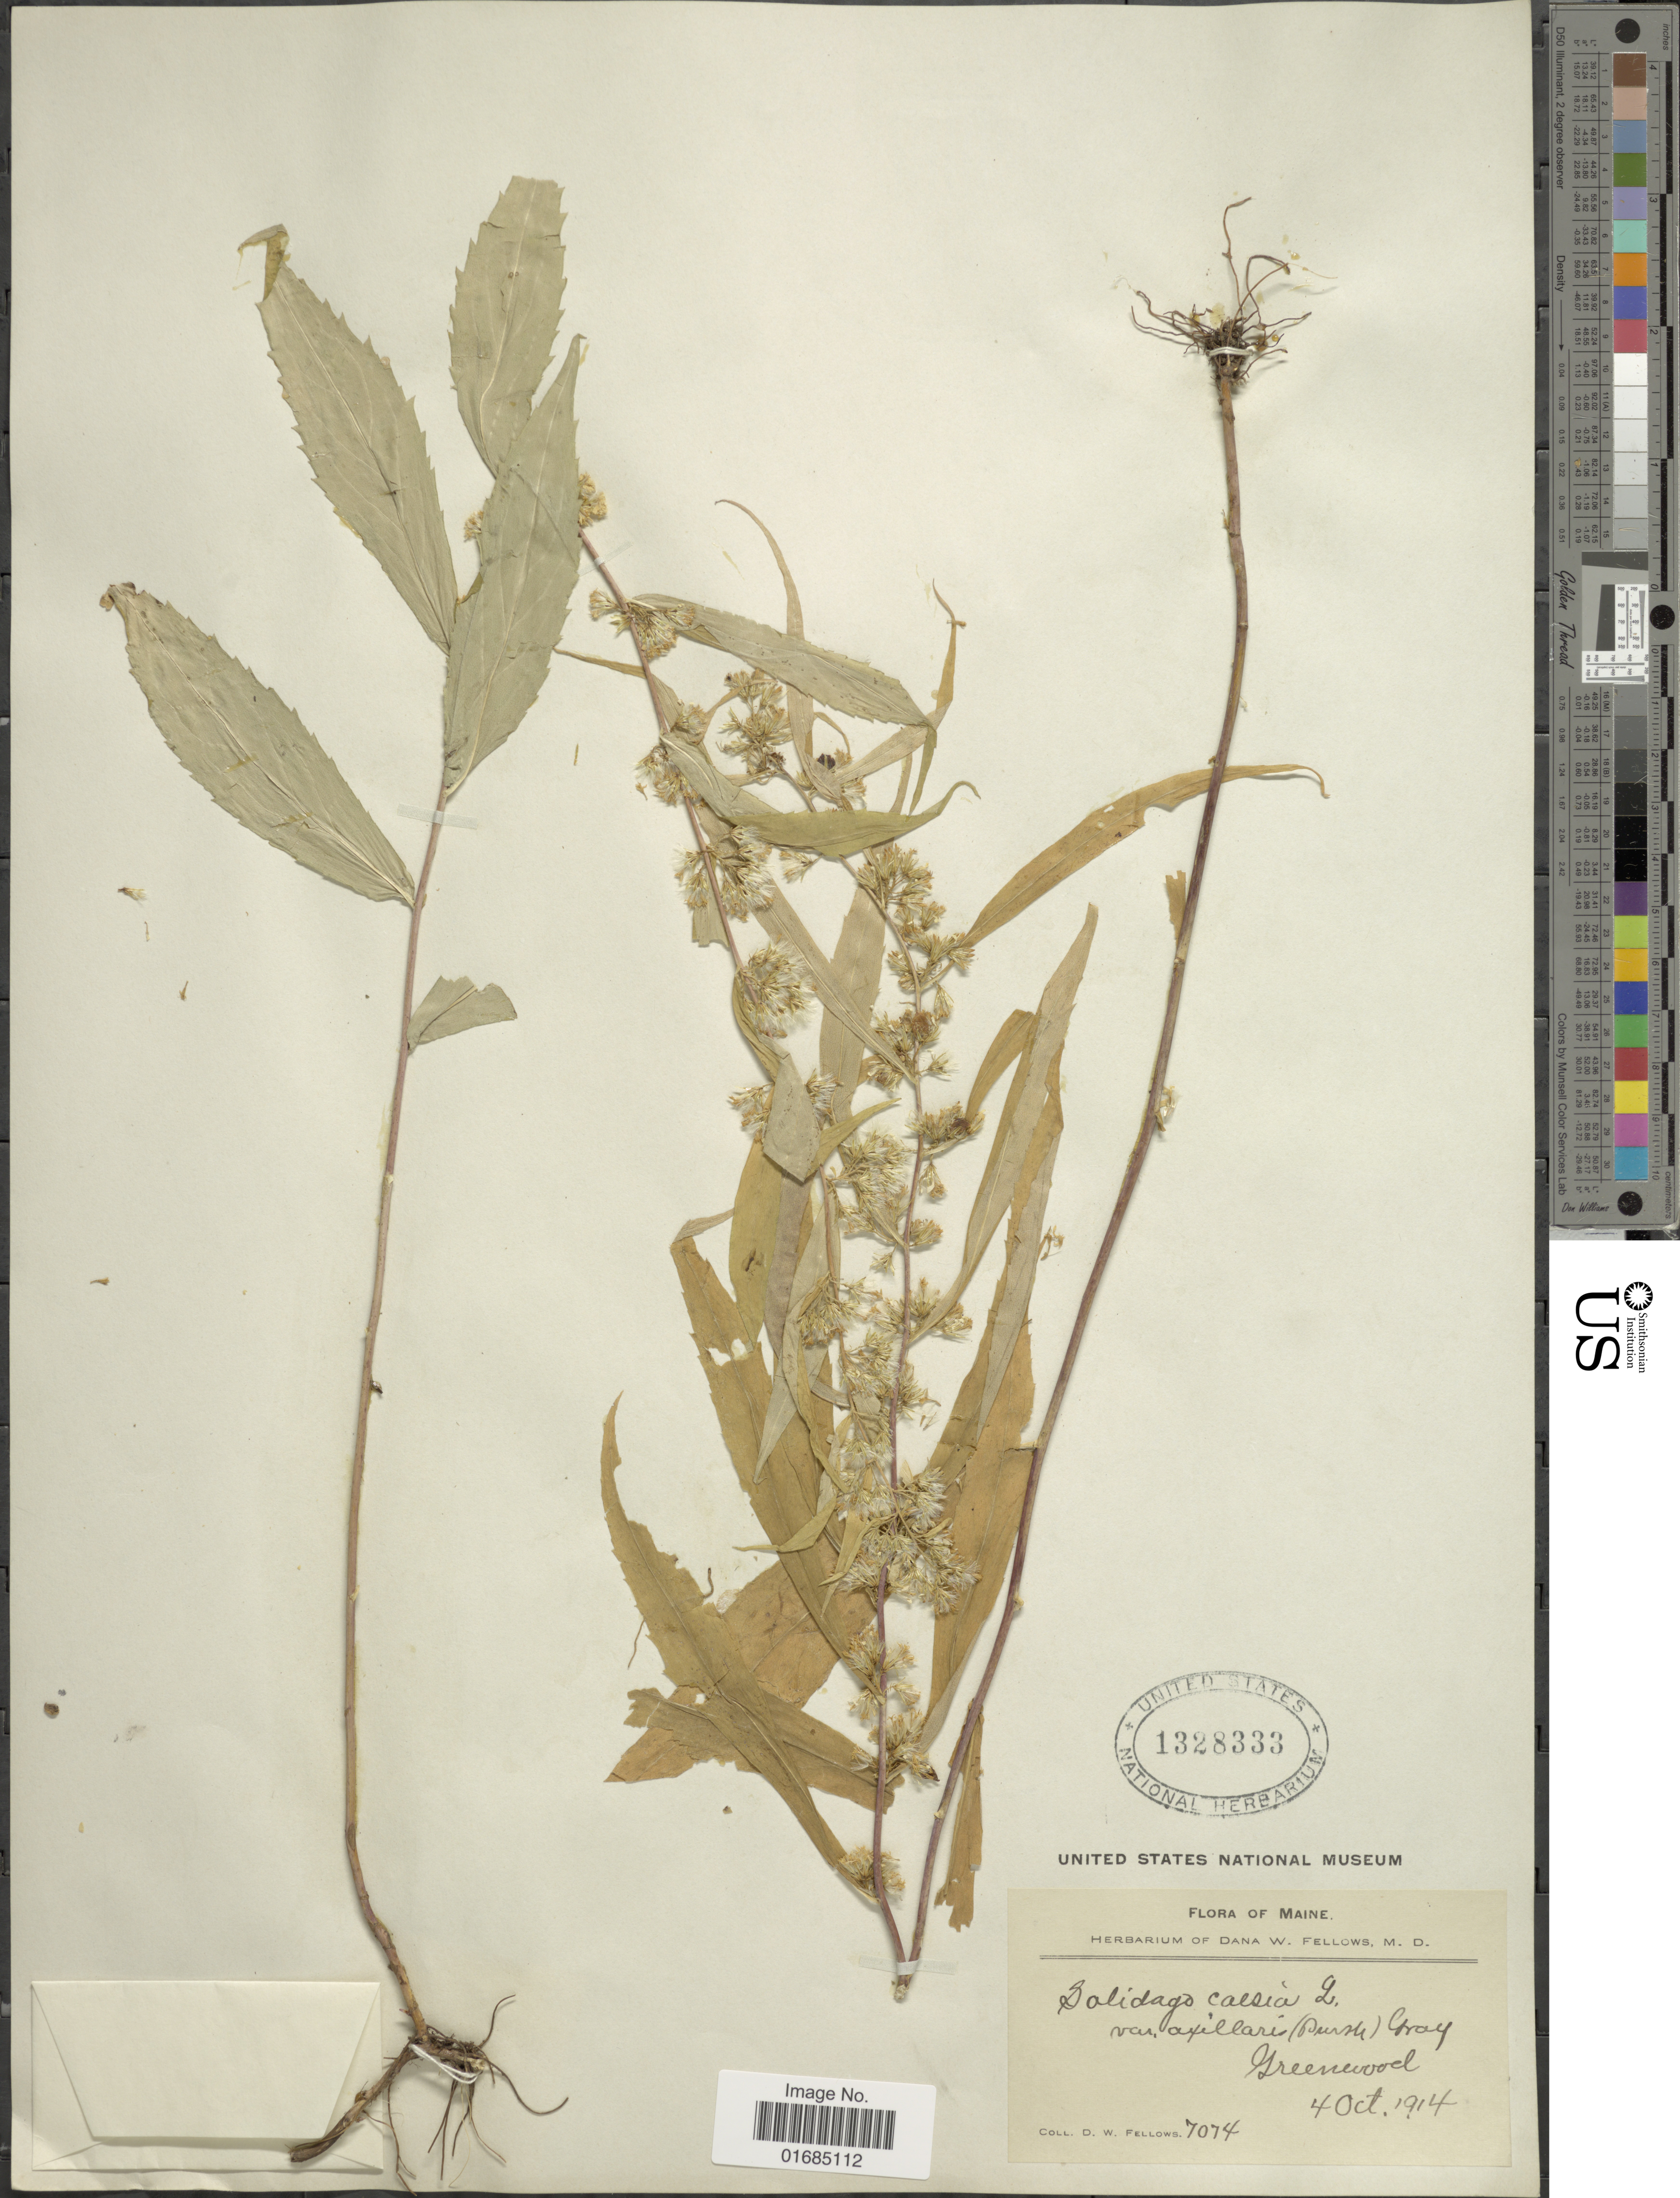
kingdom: Plantae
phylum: Tracheophyta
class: Magnoliopsida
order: Asterales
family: Asteraceae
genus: Solidago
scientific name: Solidago caesia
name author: L.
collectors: D. W. Fellows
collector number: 7074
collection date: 1915-10-04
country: United States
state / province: Maine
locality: Greenwood.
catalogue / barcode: US 1328333